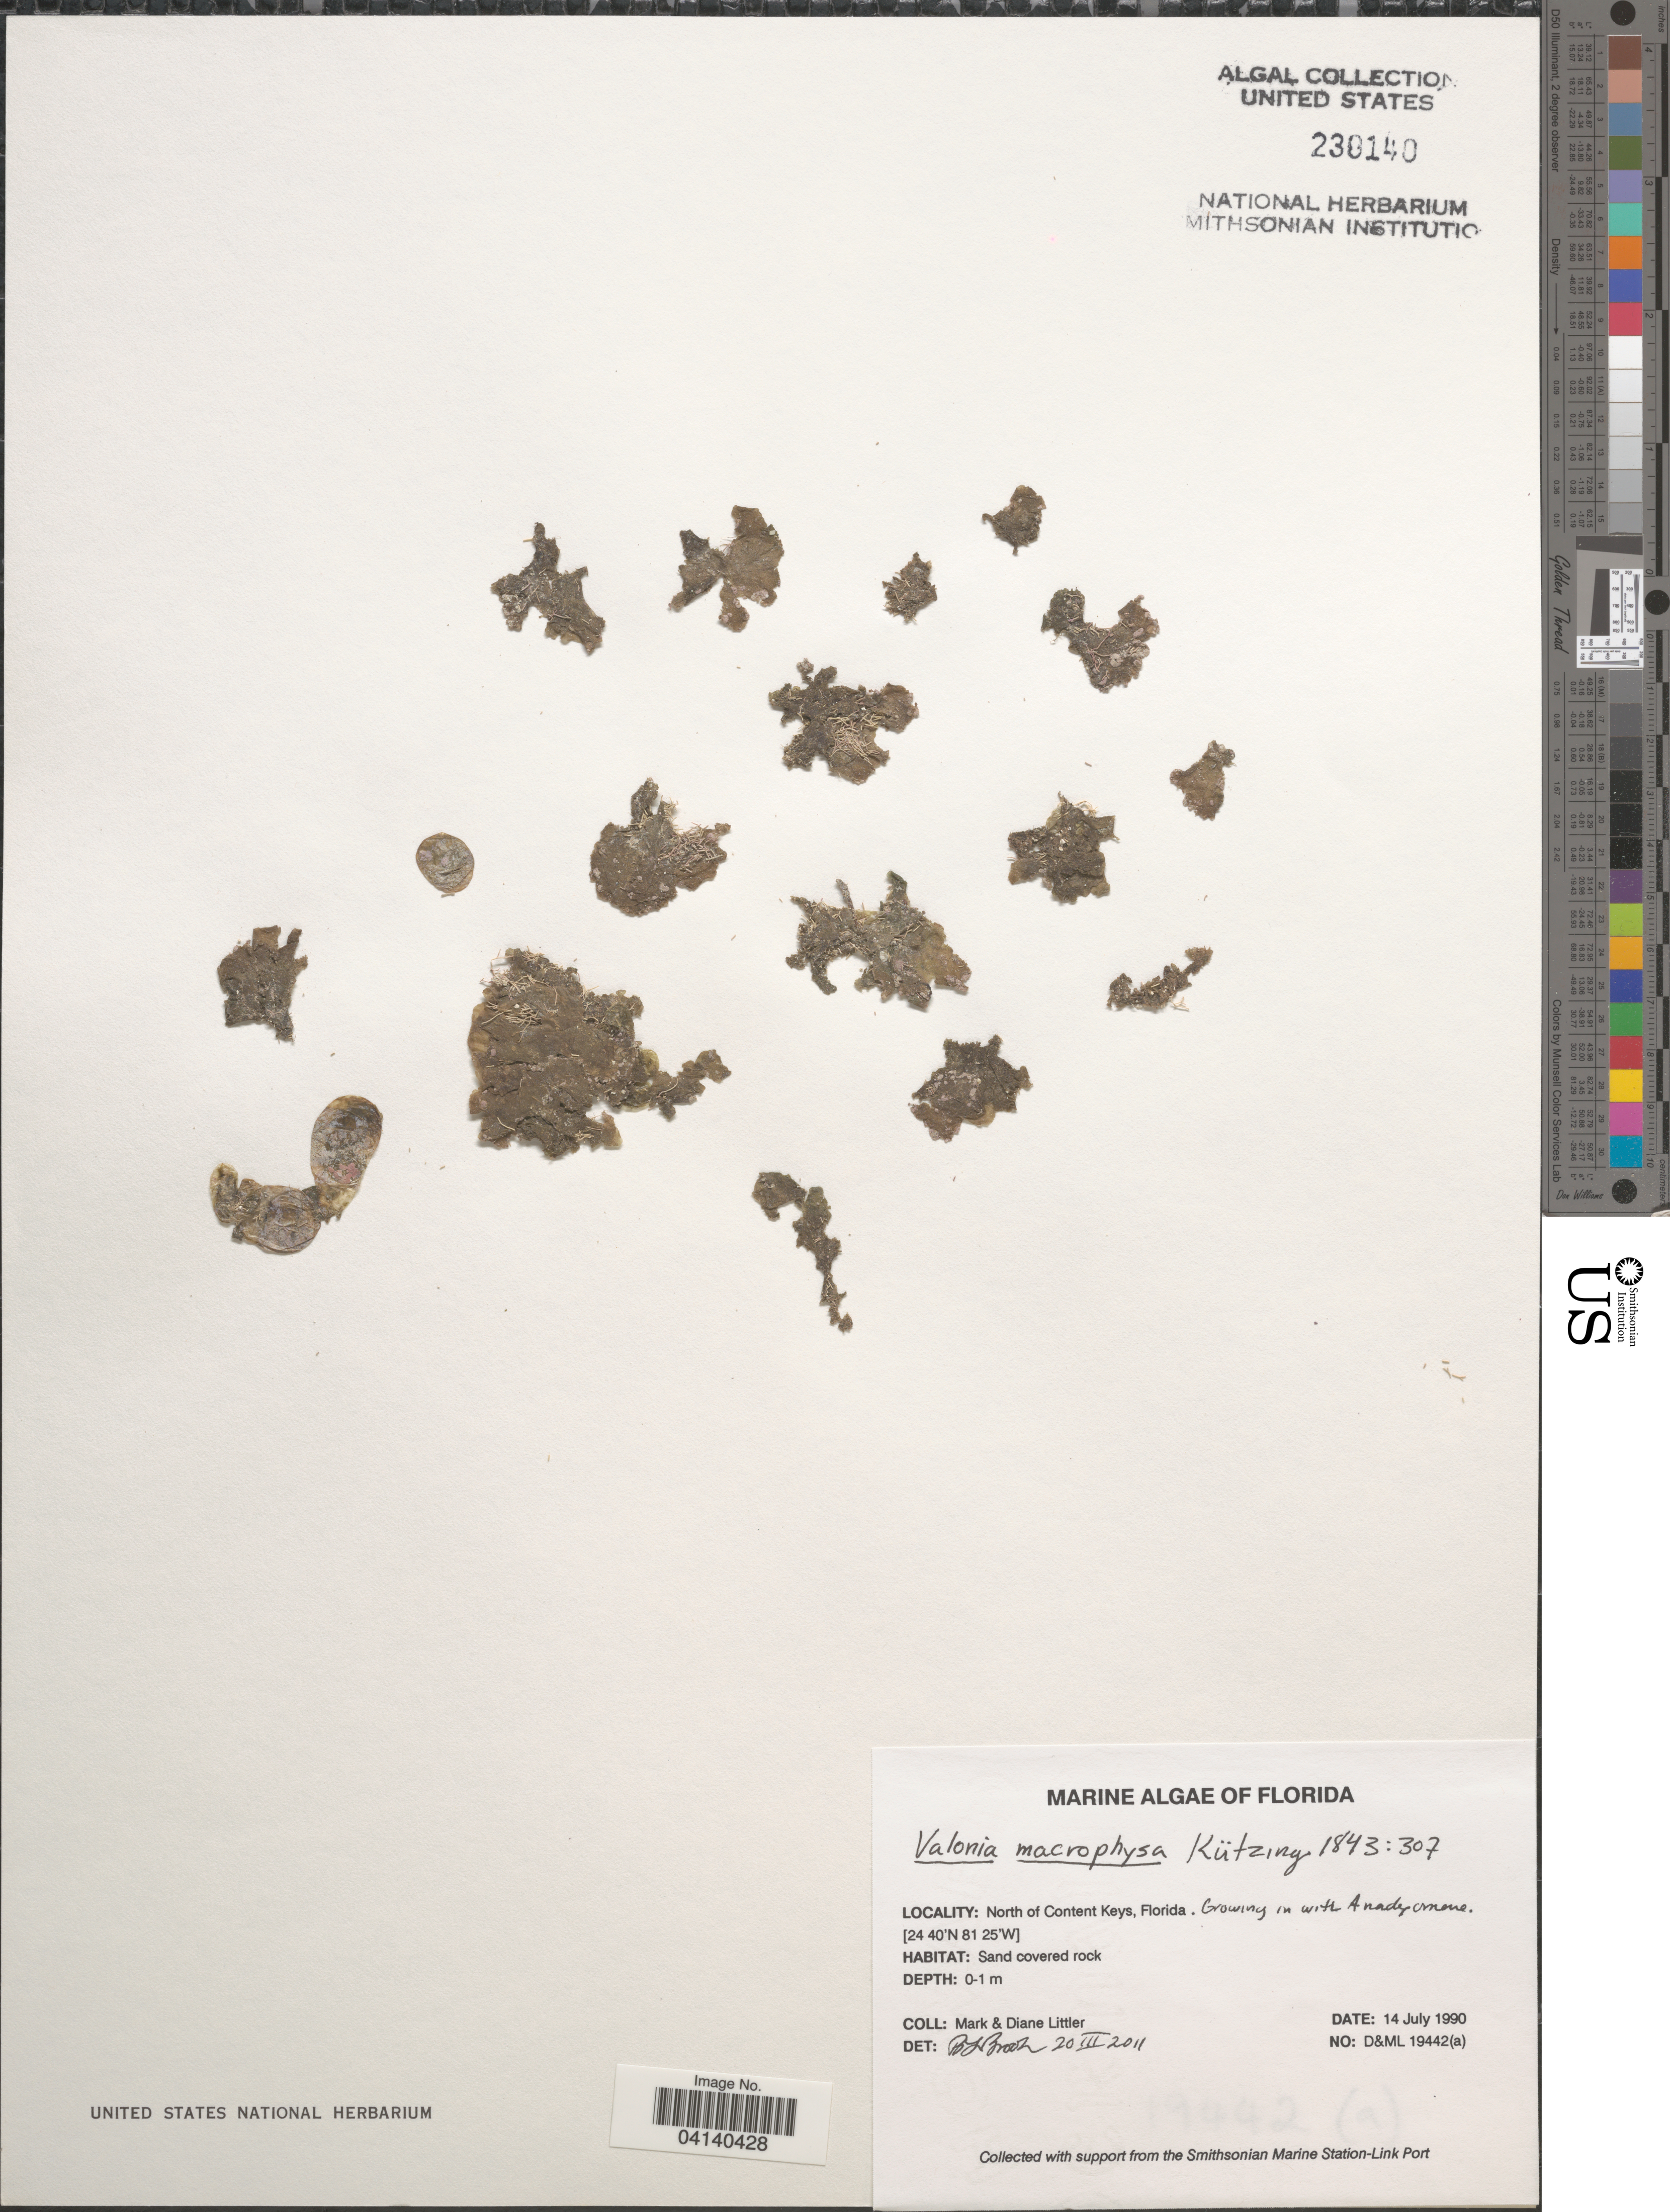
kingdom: Plantae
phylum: Chlorophyta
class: Ulvophyceae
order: Siphonocladales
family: Valoniaceae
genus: Valonia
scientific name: Valonia macrophysa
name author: Kütz.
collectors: M. M. Littler & D. S. Littler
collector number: D&ML19442(a)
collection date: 1990-07-14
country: United States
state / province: Florida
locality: North of Content Keys.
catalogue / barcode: US 230140